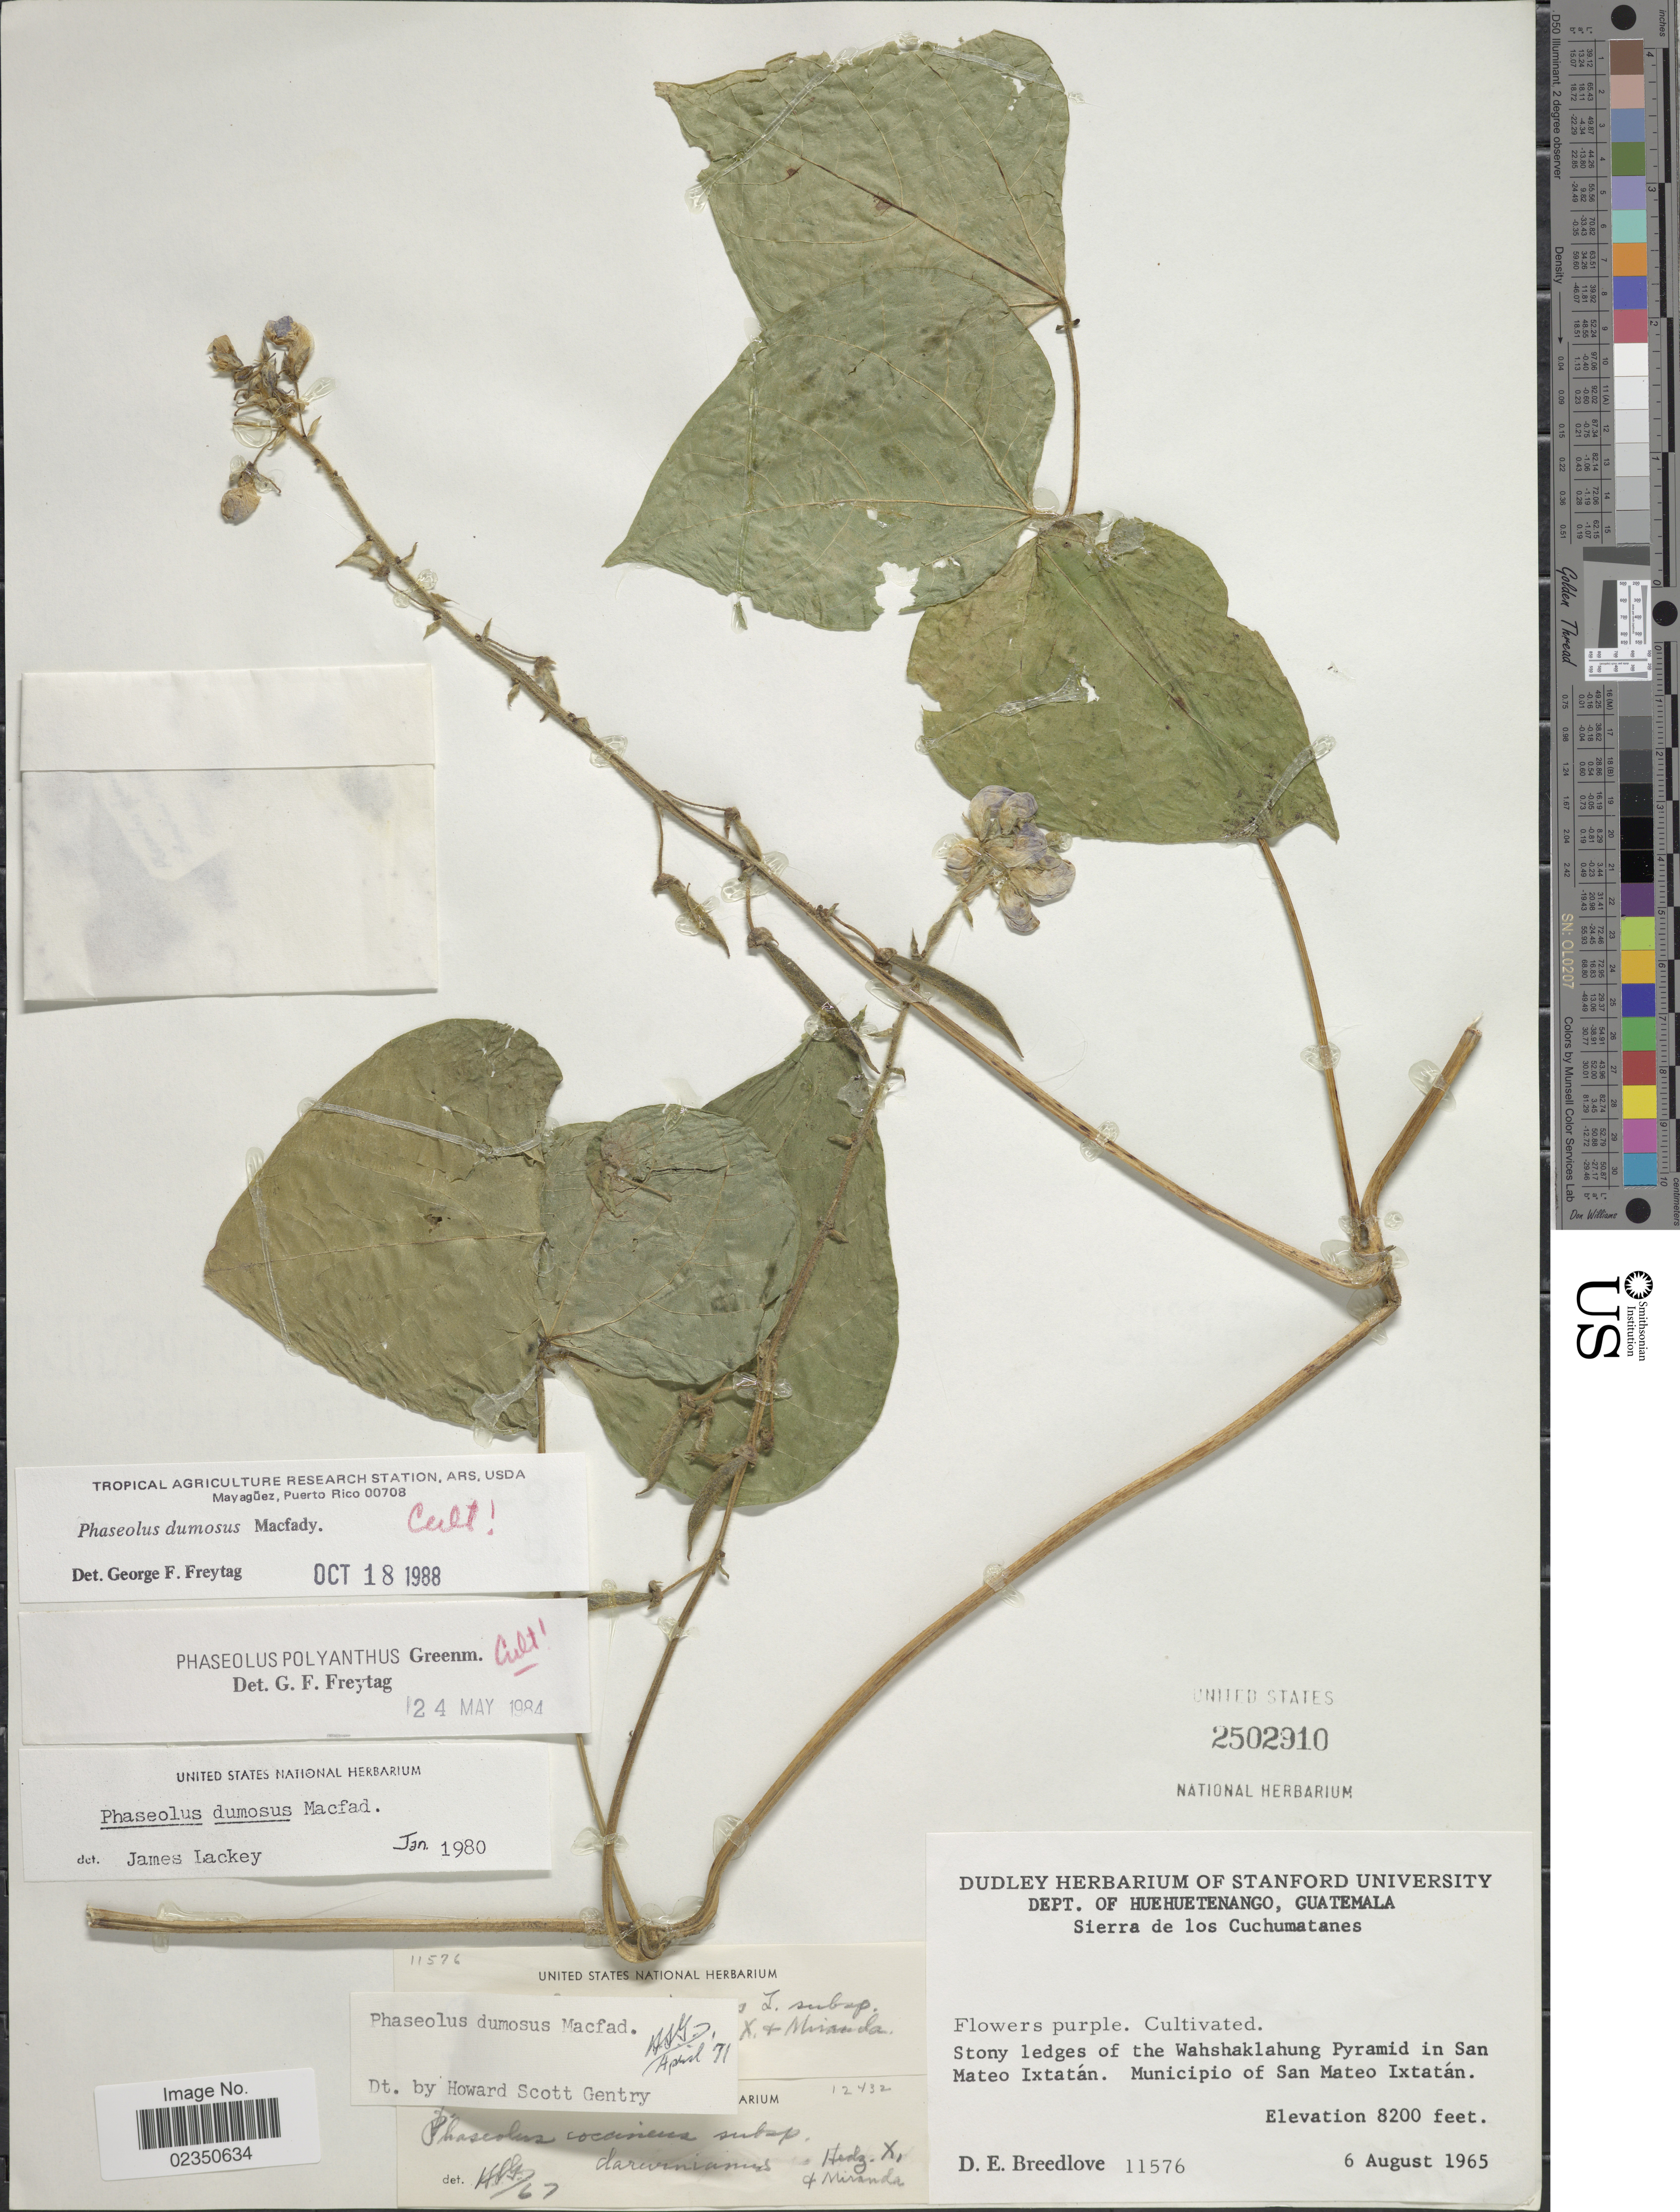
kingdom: Plantae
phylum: Tracheophyta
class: Magnoliopsida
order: Fabales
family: Fabaceae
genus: Phaseolus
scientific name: Phaseolus dumosus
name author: Macfad.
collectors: D. E. Breedlove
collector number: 11576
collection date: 1965-08-06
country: Guatemala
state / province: Huehuetenango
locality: Sierra de los Cuchumatanes, cultivated, stony ledges of the Wahshaklahung Pyramid in San Mateo Ixtatan, Municipio of San Mateo Ixtatan.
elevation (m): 2499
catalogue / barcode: US 2502910